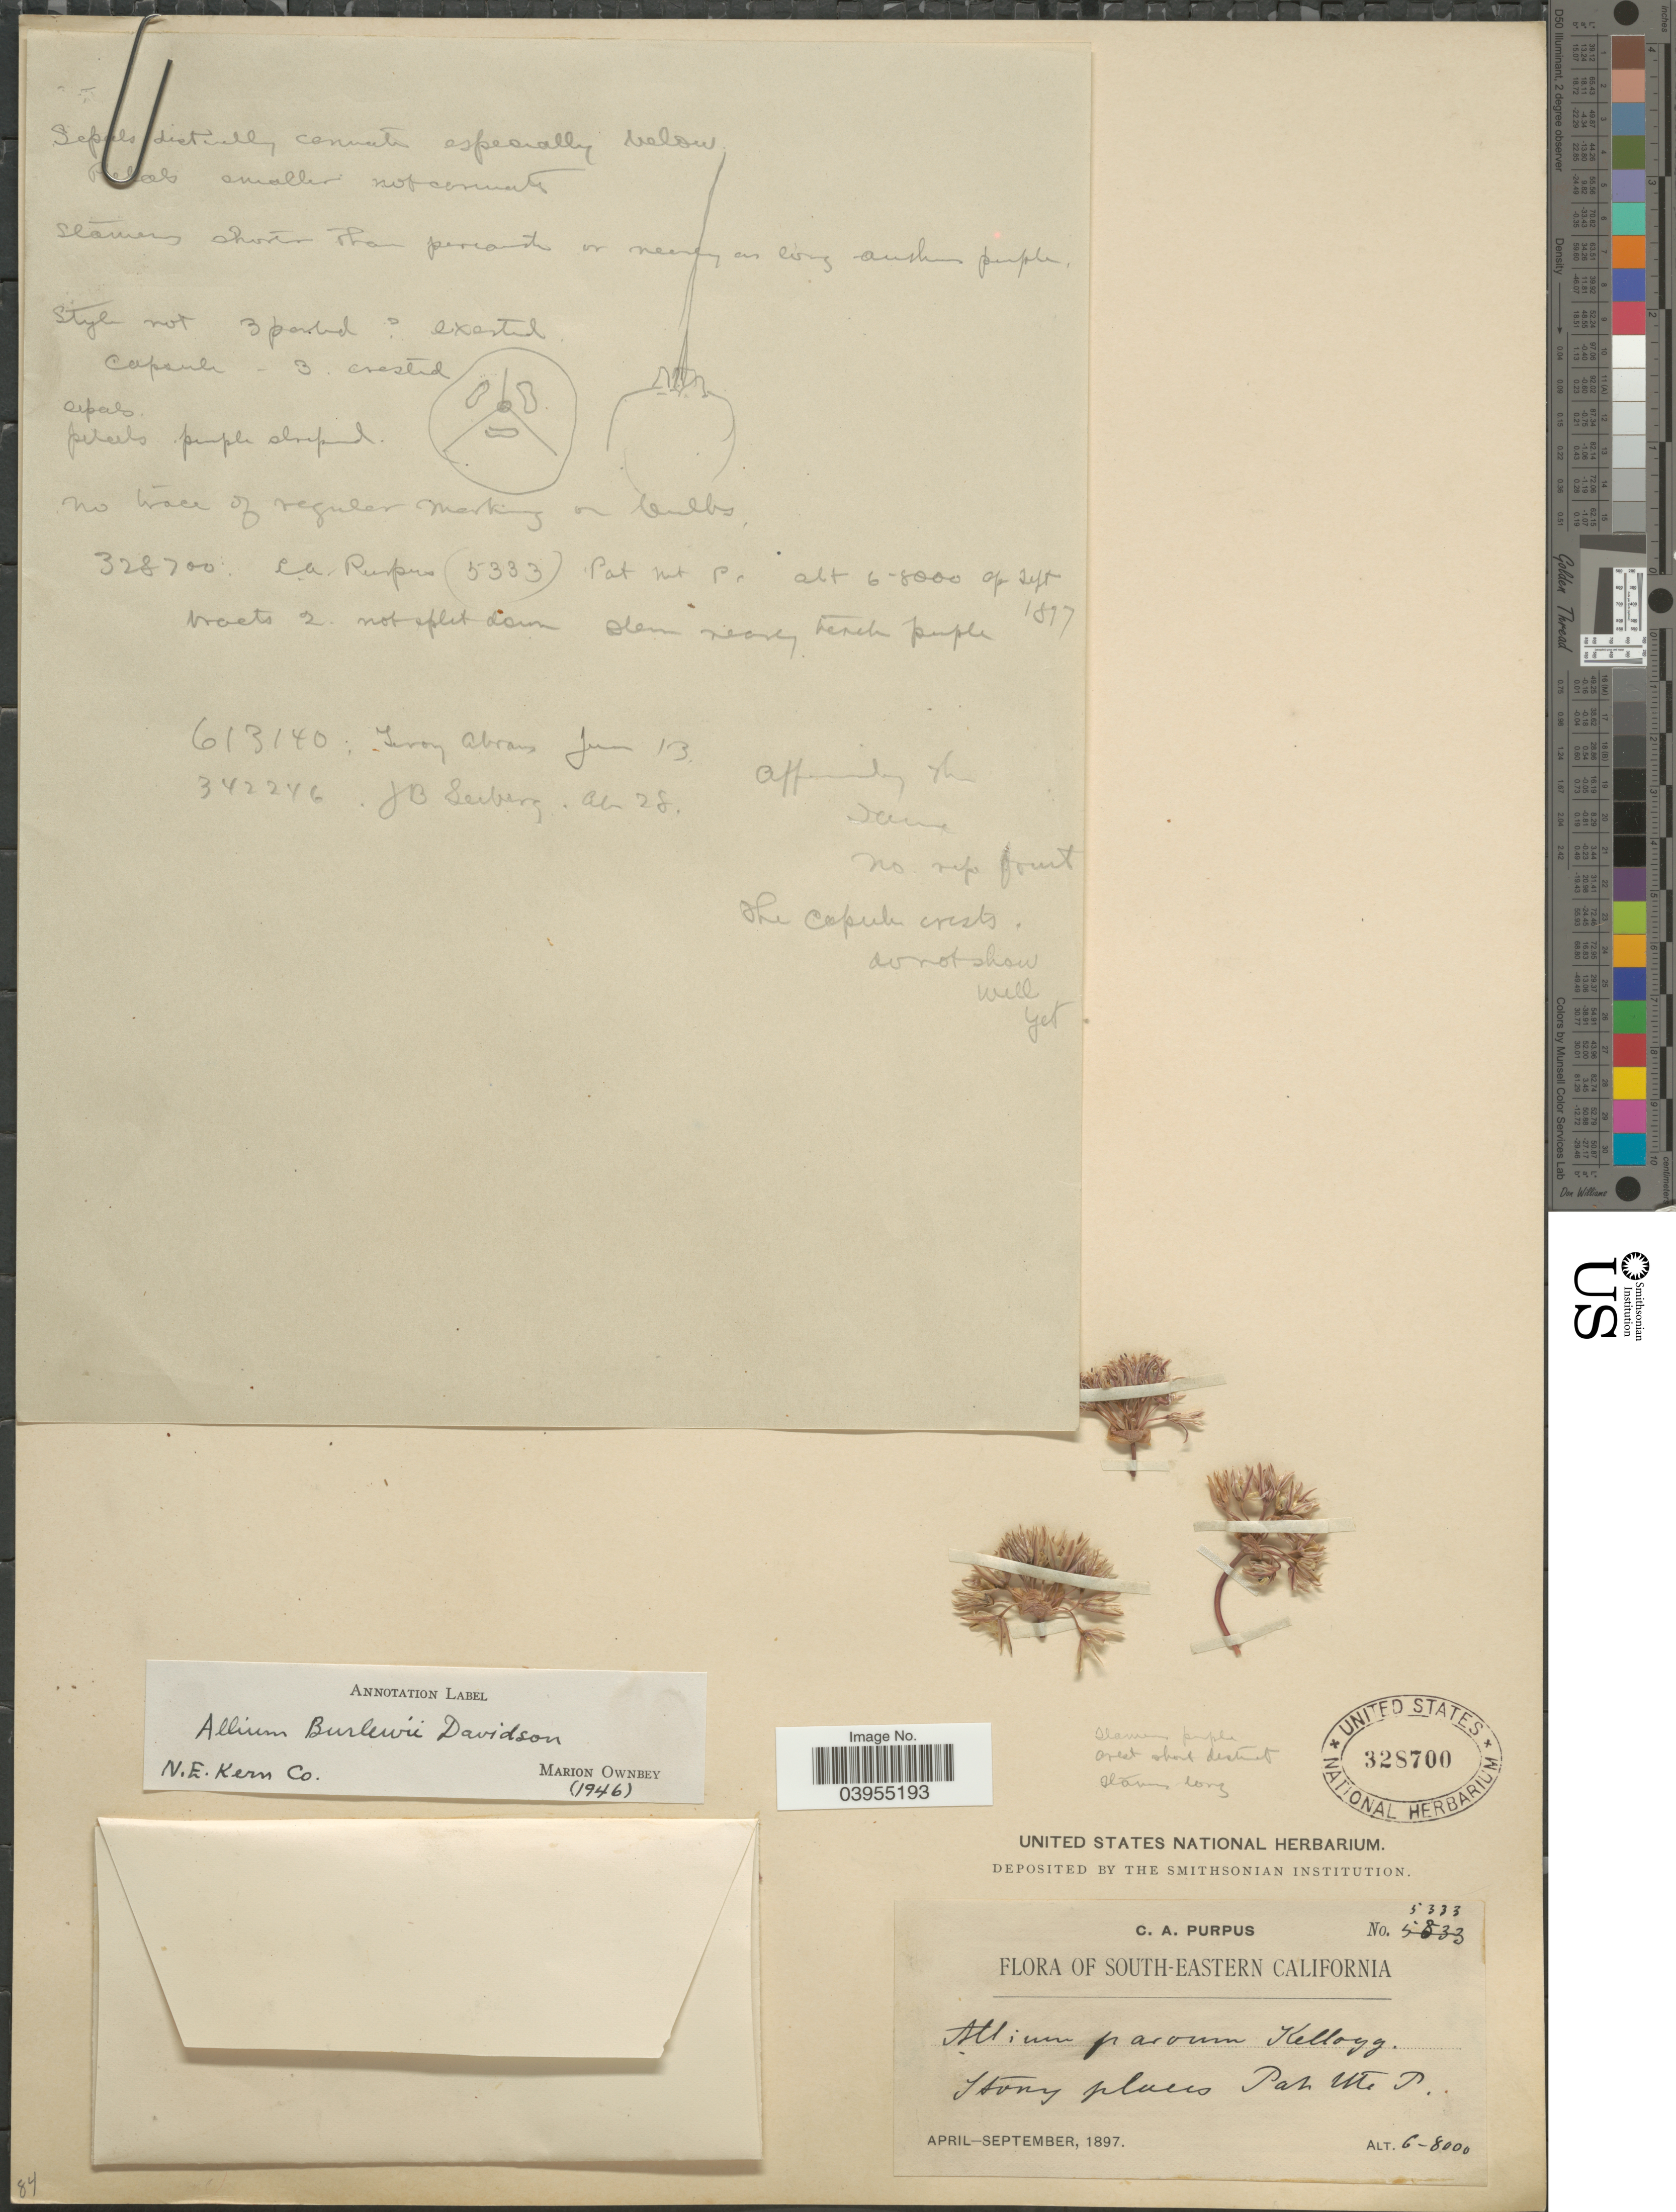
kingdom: Plantae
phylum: Tracheophyta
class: Liliopsida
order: Asparagales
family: Amaryllidaceae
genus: Allium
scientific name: Allium burlewii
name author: Davidson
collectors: C. A. Purpus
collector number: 5333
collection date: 1897-04/1897-09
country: United States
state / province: California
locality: South-Eastern California. Stony places Pah Ute P.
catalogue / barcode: US 328700